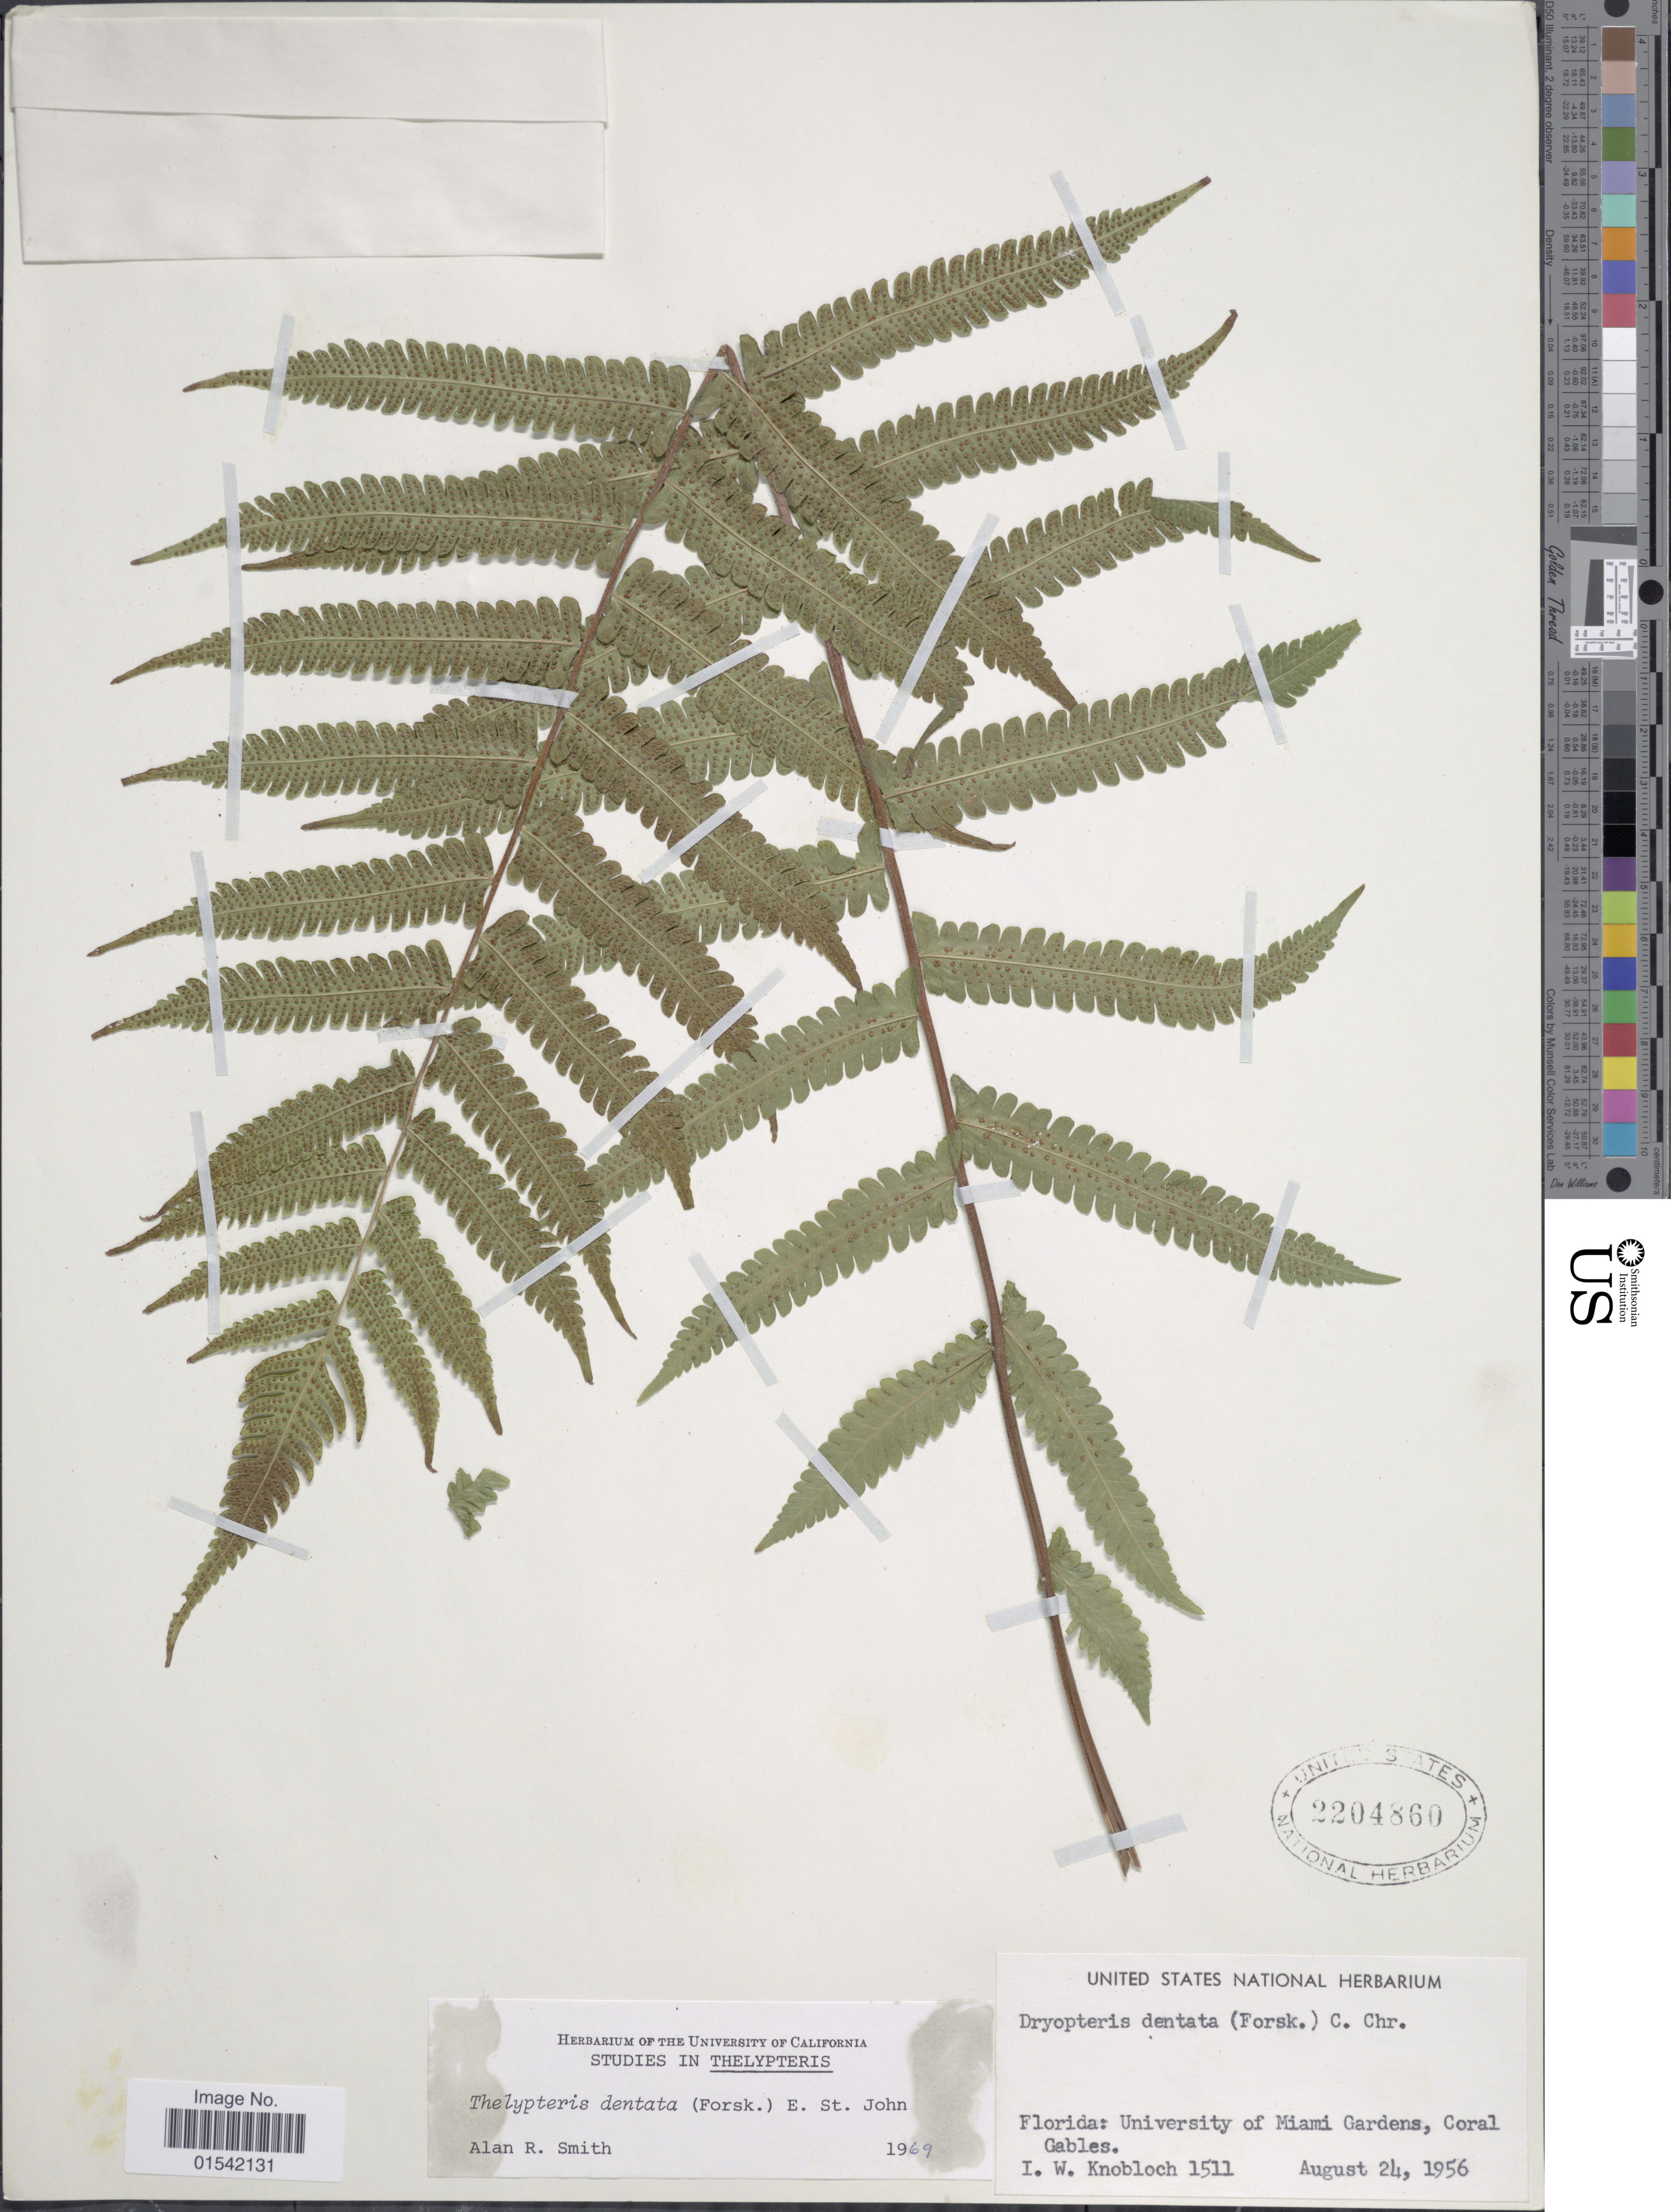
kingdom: Plantae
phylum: Tracheophyta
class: Polypodiopsida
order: Polypodiales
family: Thelypteridaceae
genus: Cyclosorus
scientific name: Cyclosorus dentatus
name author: (Forssk.) Ching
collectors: I. W. Knobloch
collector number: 1511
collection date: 1956-08-24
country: United States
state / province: Florida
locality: University of Miami Gardens, Coral Gables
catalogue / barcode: US 2204860